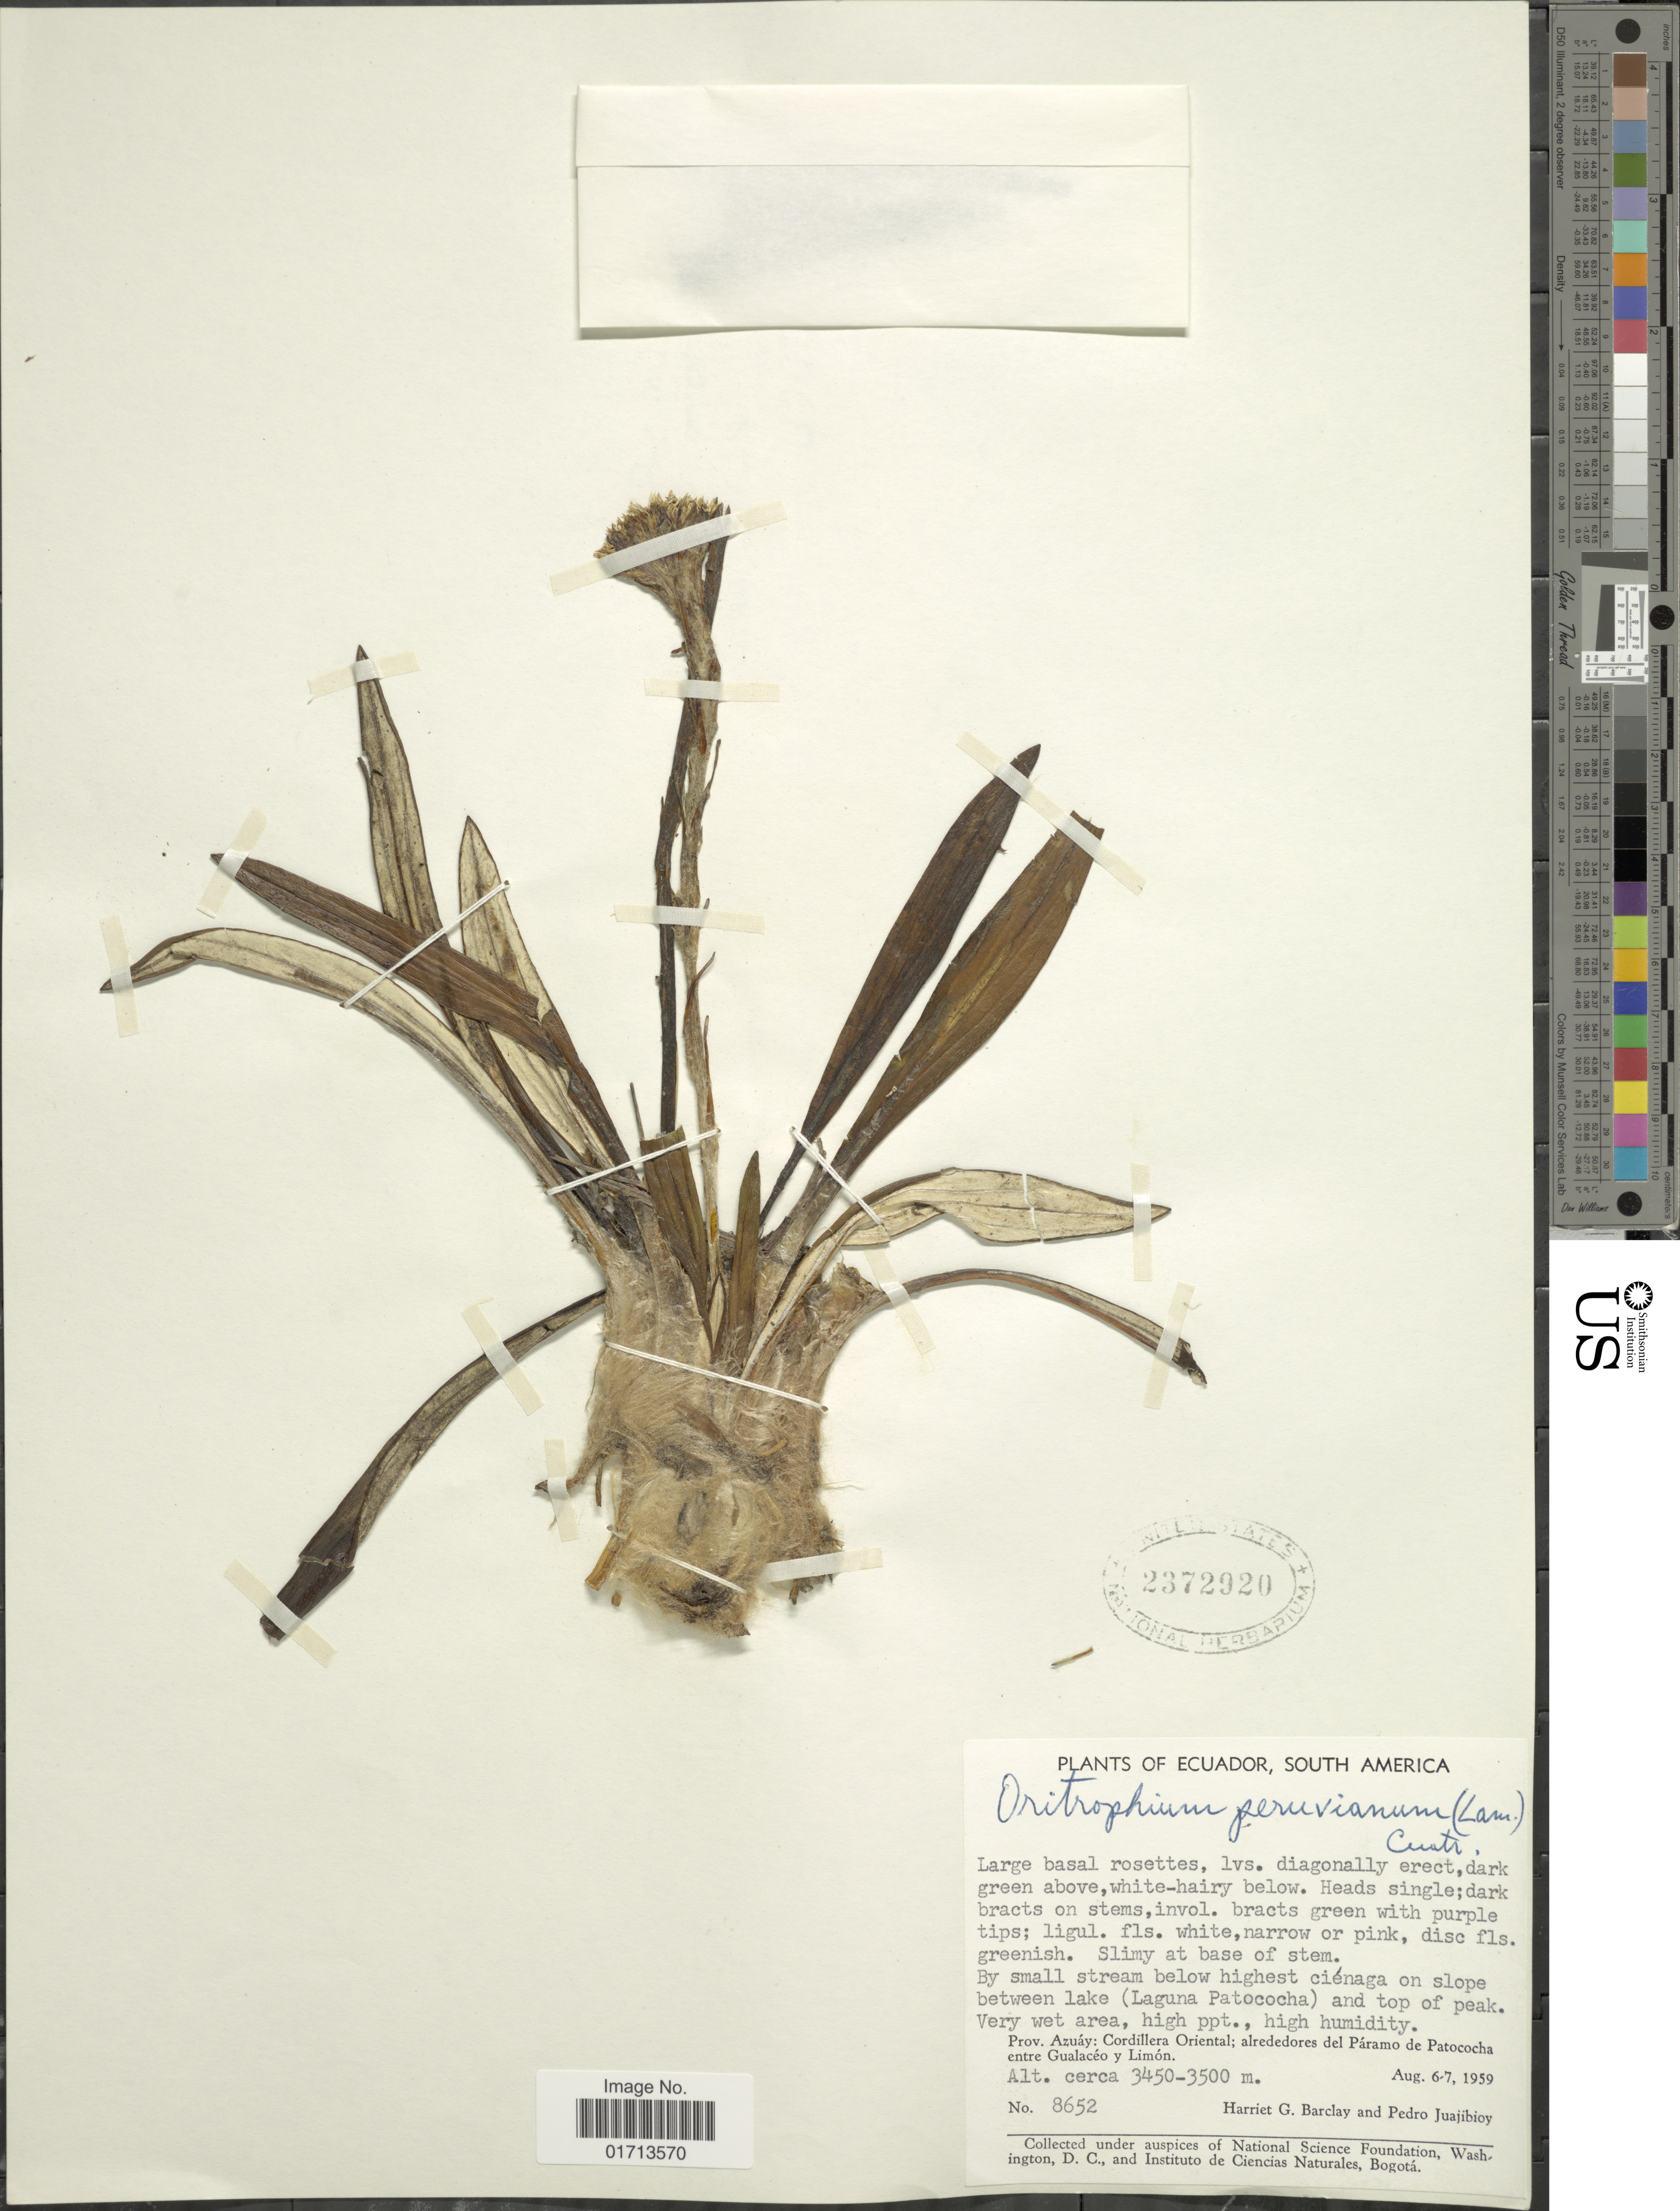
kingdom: Plantae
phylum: Tracheophyta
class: Magnoliopsida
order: Asterales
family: Asteraceae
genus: Oritrophium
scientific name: Oritrophium peruvianum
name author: (Lam.) Cuatrec.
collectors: H. G. Barclay & P. Juajibioy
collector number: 8652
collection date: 1959-08-06/1959-08-07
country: Ecuador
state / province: Azuay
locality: Cordillera Oriental; alrededores del Paramo de Patococha entre Gualaceo y Limon, by small stream below highest cienaga on slope between lake (Laguna Patococha) and top of peak.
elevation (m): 3450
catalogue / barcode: US 2372920